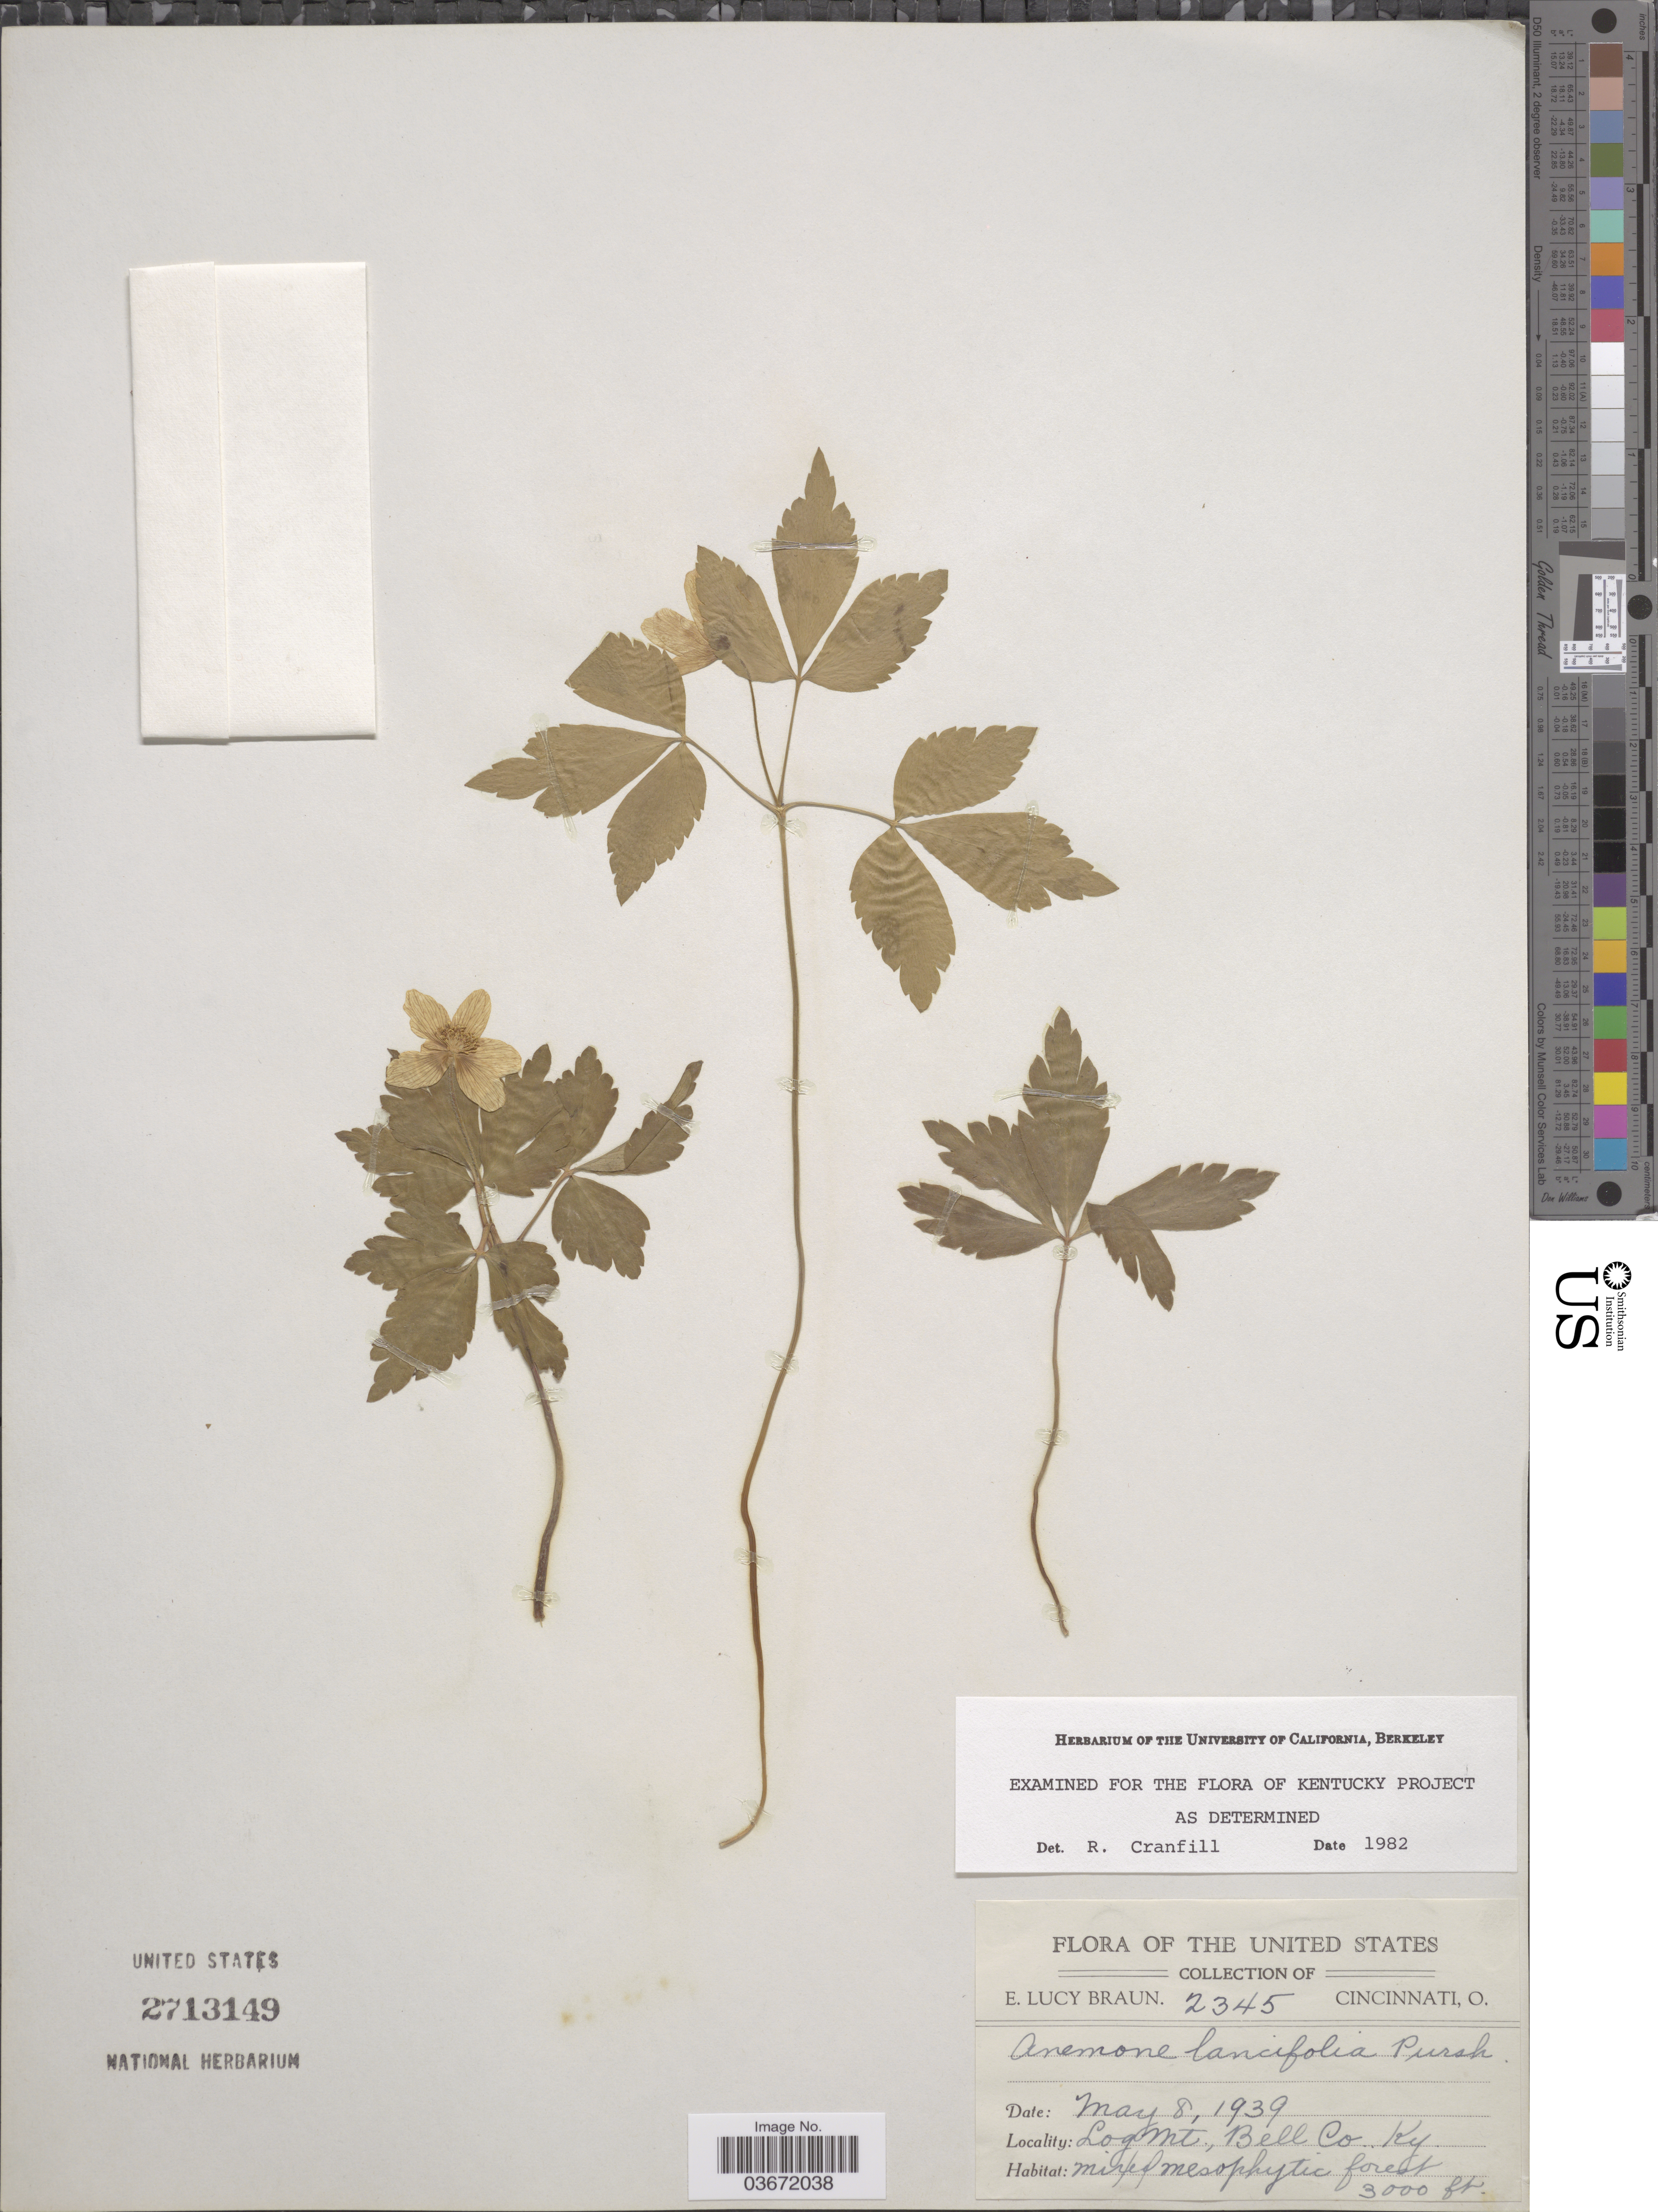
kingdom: Plantae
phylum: Tracheophyta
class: Magnoliopsida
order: Ranunculales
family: Ranunculaceae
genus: Anemone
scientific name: Anemone lancifolia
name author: Pursh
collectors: E. L. Braun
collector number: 2345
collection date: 1939-05-08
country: United States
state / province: Kentucky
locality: Log Mt., Bell Co.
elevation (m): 914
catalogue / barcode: US 2713149